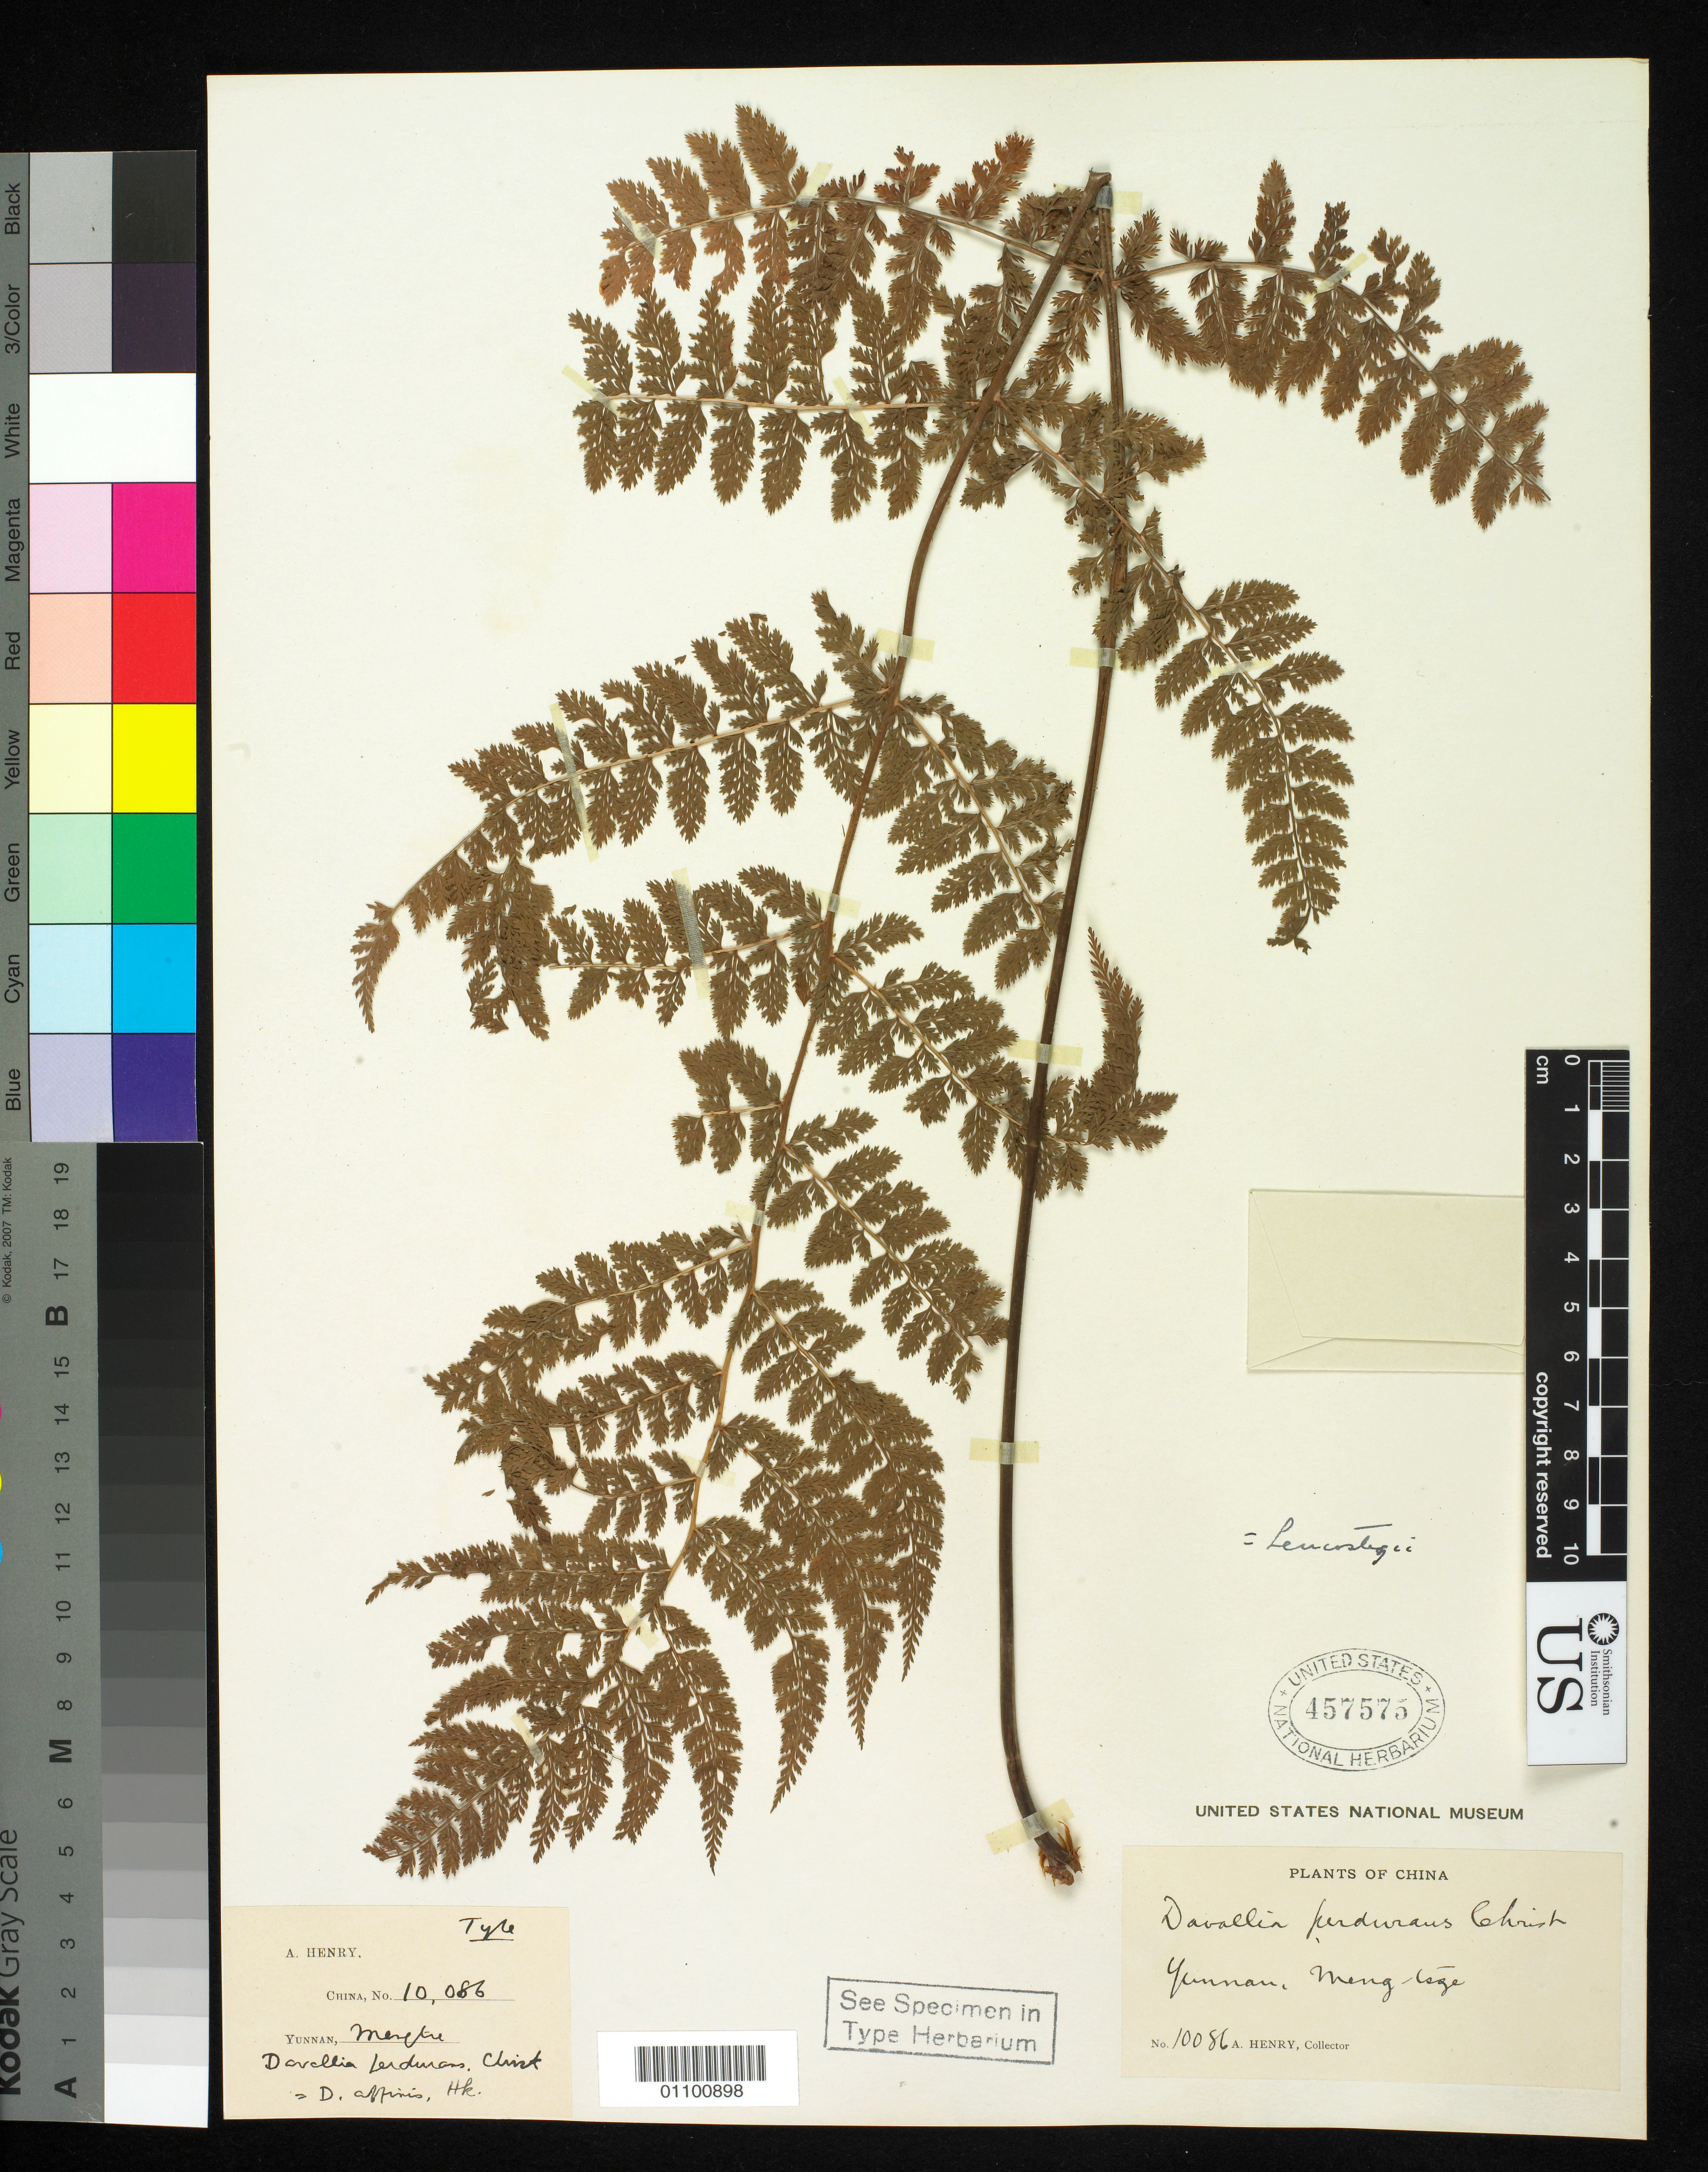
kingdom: Plantae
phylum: Tracheophyta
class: Polypodiopsida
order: Polypodiales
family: Davalliaceae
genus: Davallia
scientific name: Davallia perdurans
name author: Christ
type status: Type Collection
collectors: A. Henry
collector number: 10086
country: China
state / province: Yunnan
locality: Mengtze [Meng-tsze]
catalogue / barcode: US 457575